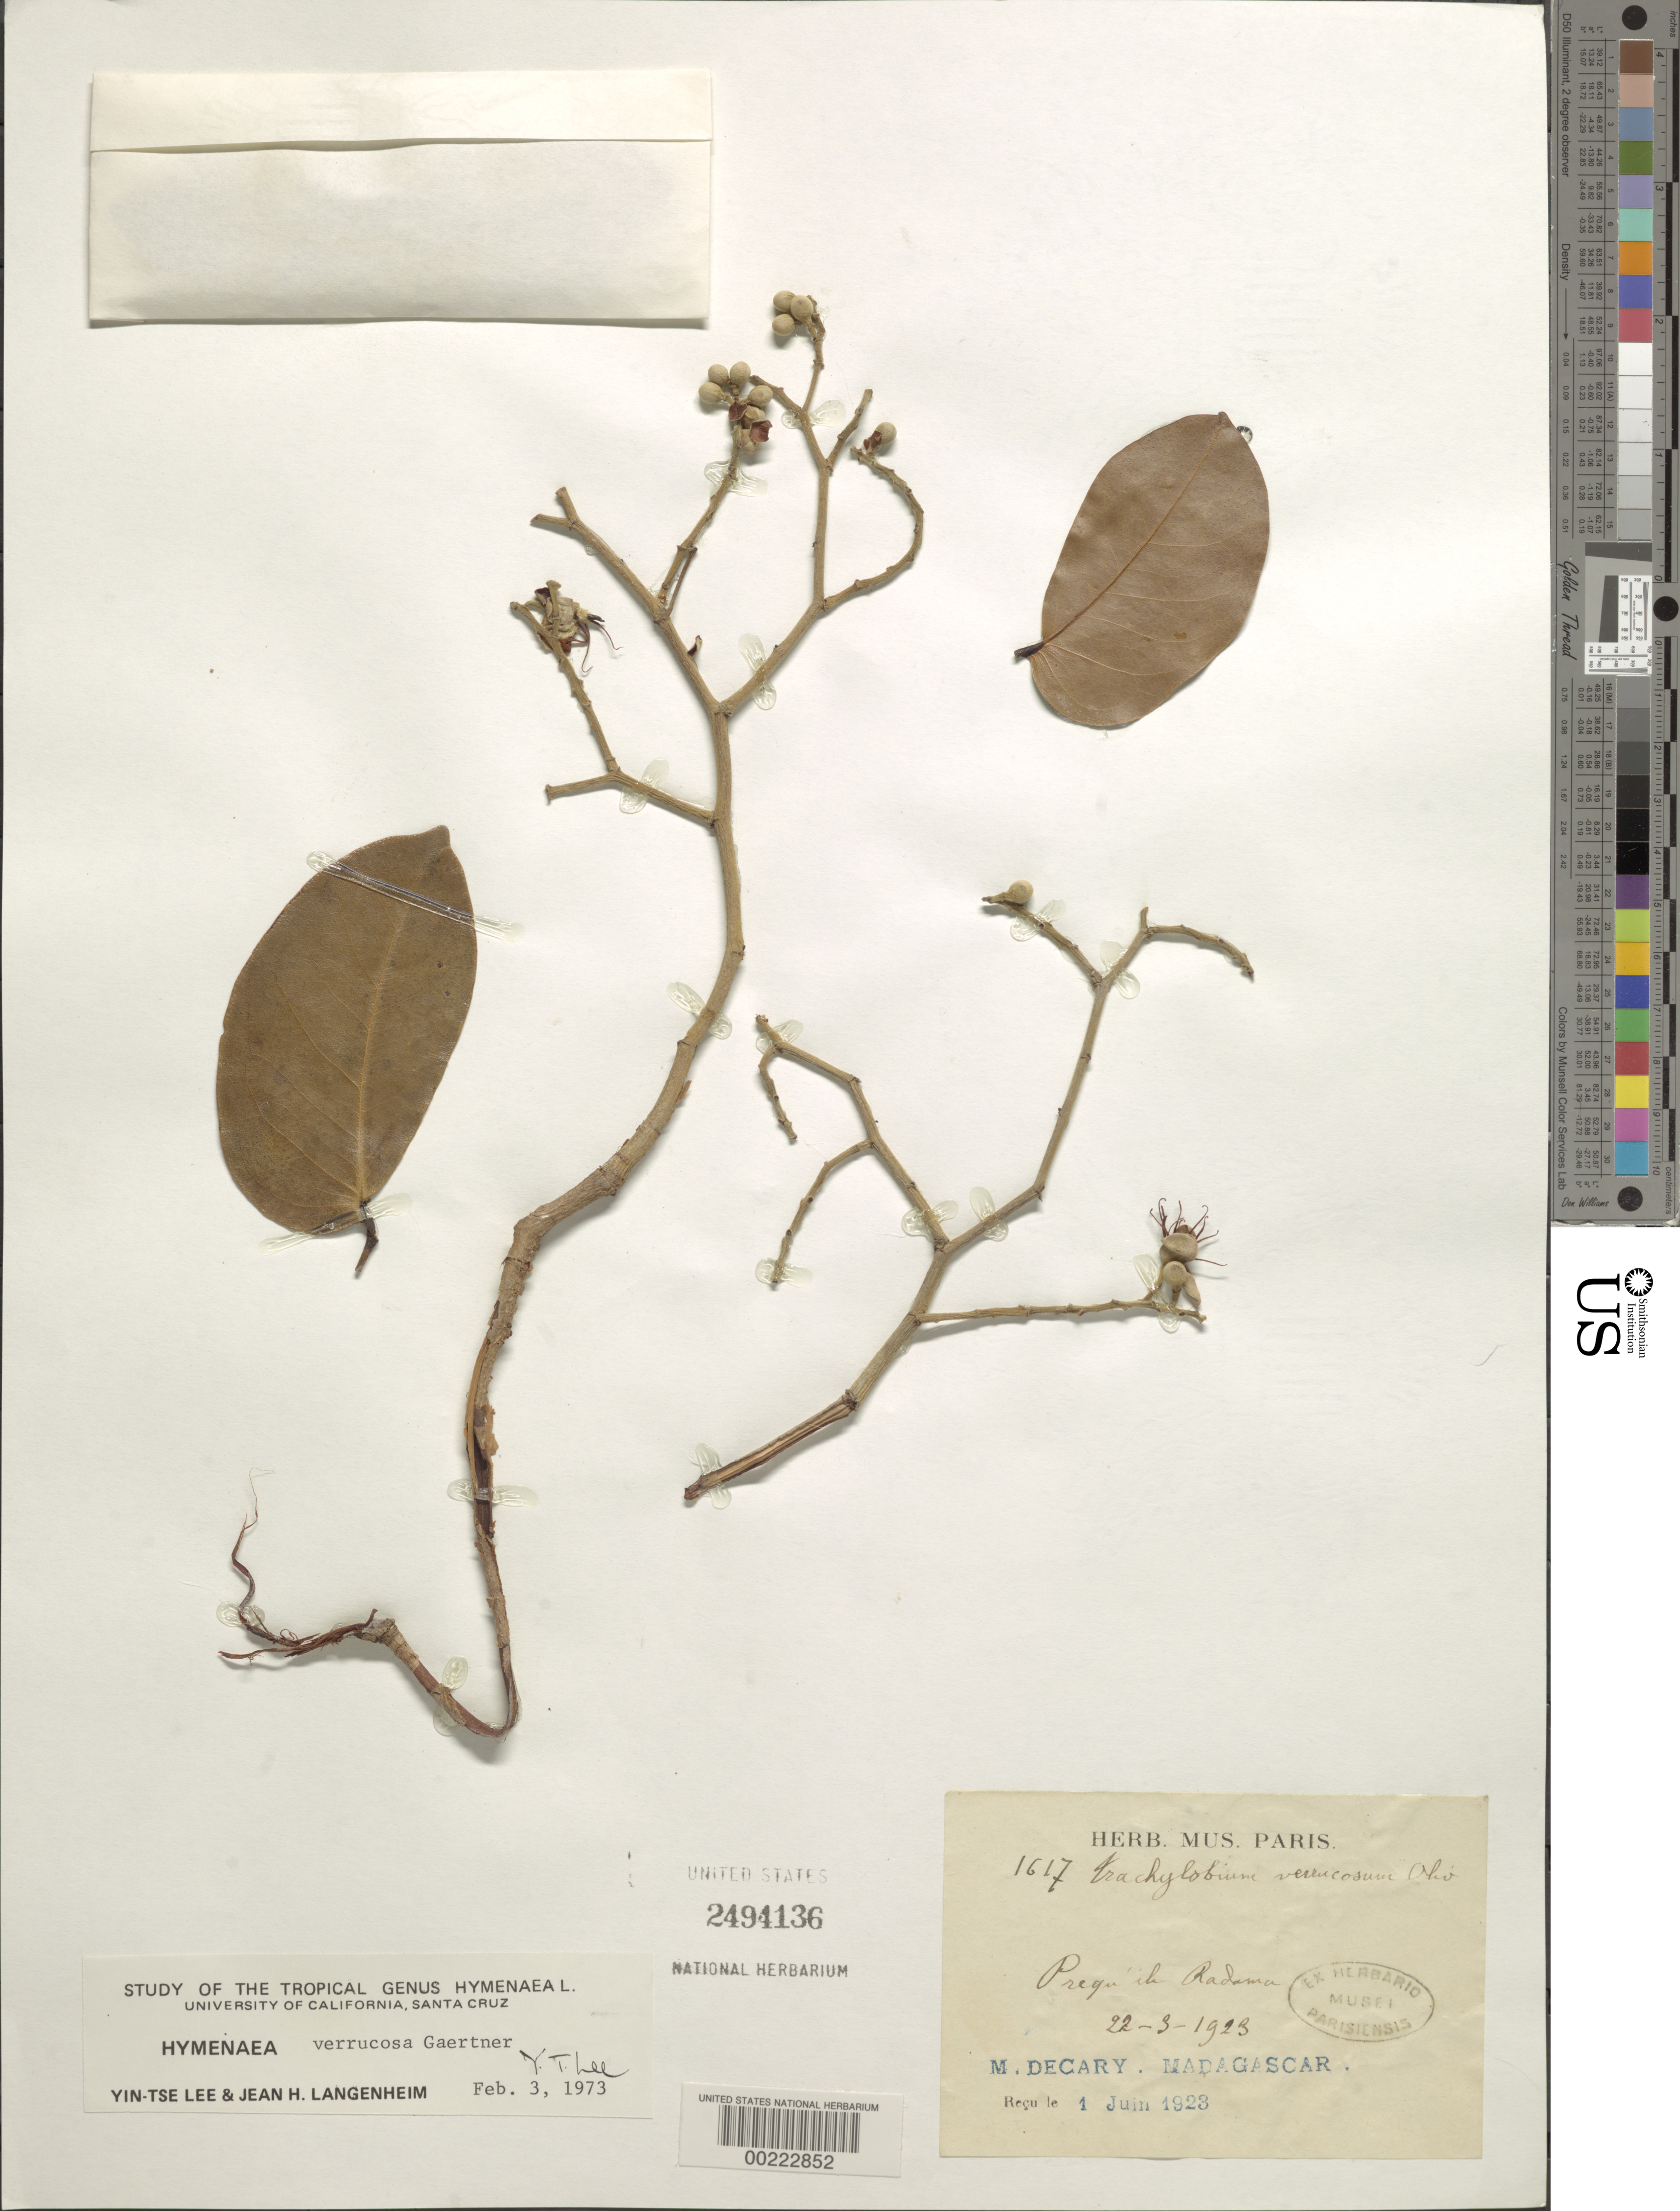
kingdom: Plantae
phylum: Tracheophyta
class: Magnoliopsida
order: Fabales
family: Fabaceae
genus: Hymenaea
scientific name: Hymenaea verrucosa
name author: Gaertn.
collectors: R. Decary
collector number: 1617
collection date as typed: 22 Mar 1923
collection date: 1923-03-22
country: Madagascar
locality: Prequ'ile radama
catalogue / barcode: US 2494136